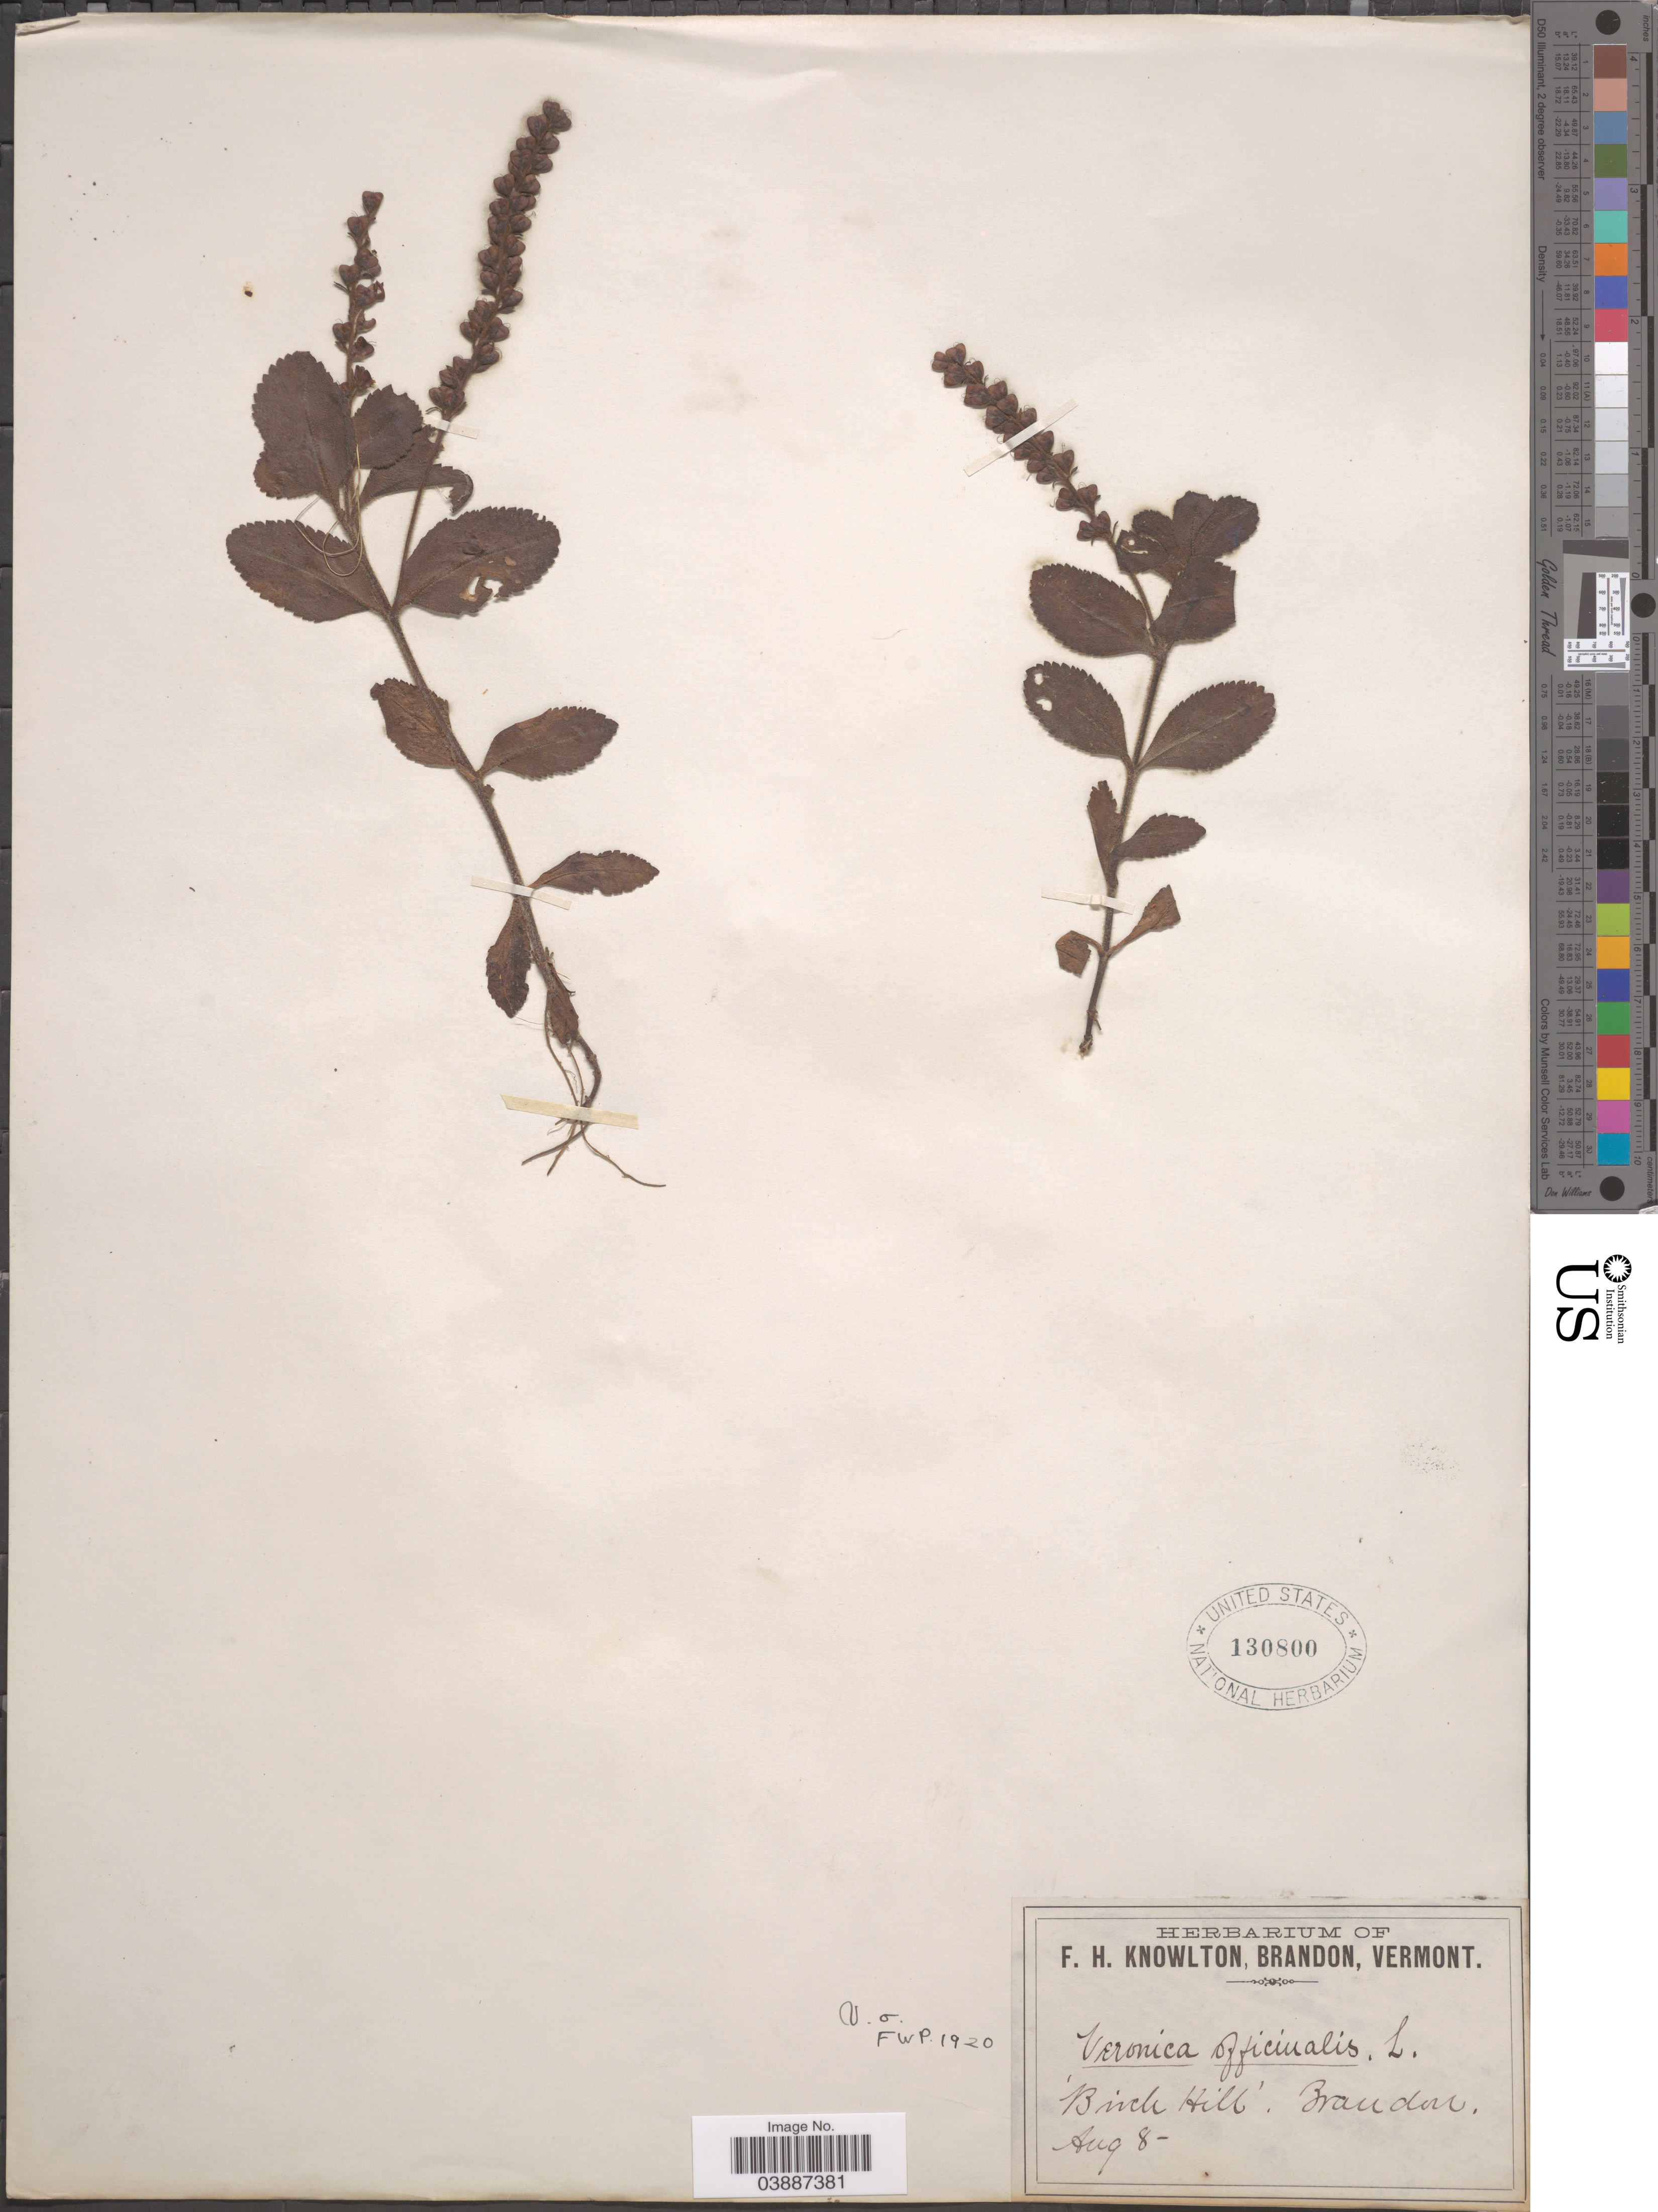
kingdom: Plantae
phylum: Tracheophyta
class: Magnoliopsida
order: Lamiales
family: Plantaginaceae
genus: Veronica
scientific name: Veronica officinalis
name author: L.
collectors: F. H. Knowlton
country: United States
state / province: Vermont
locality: Brandon. Birch Hill.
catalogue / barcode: US 130800